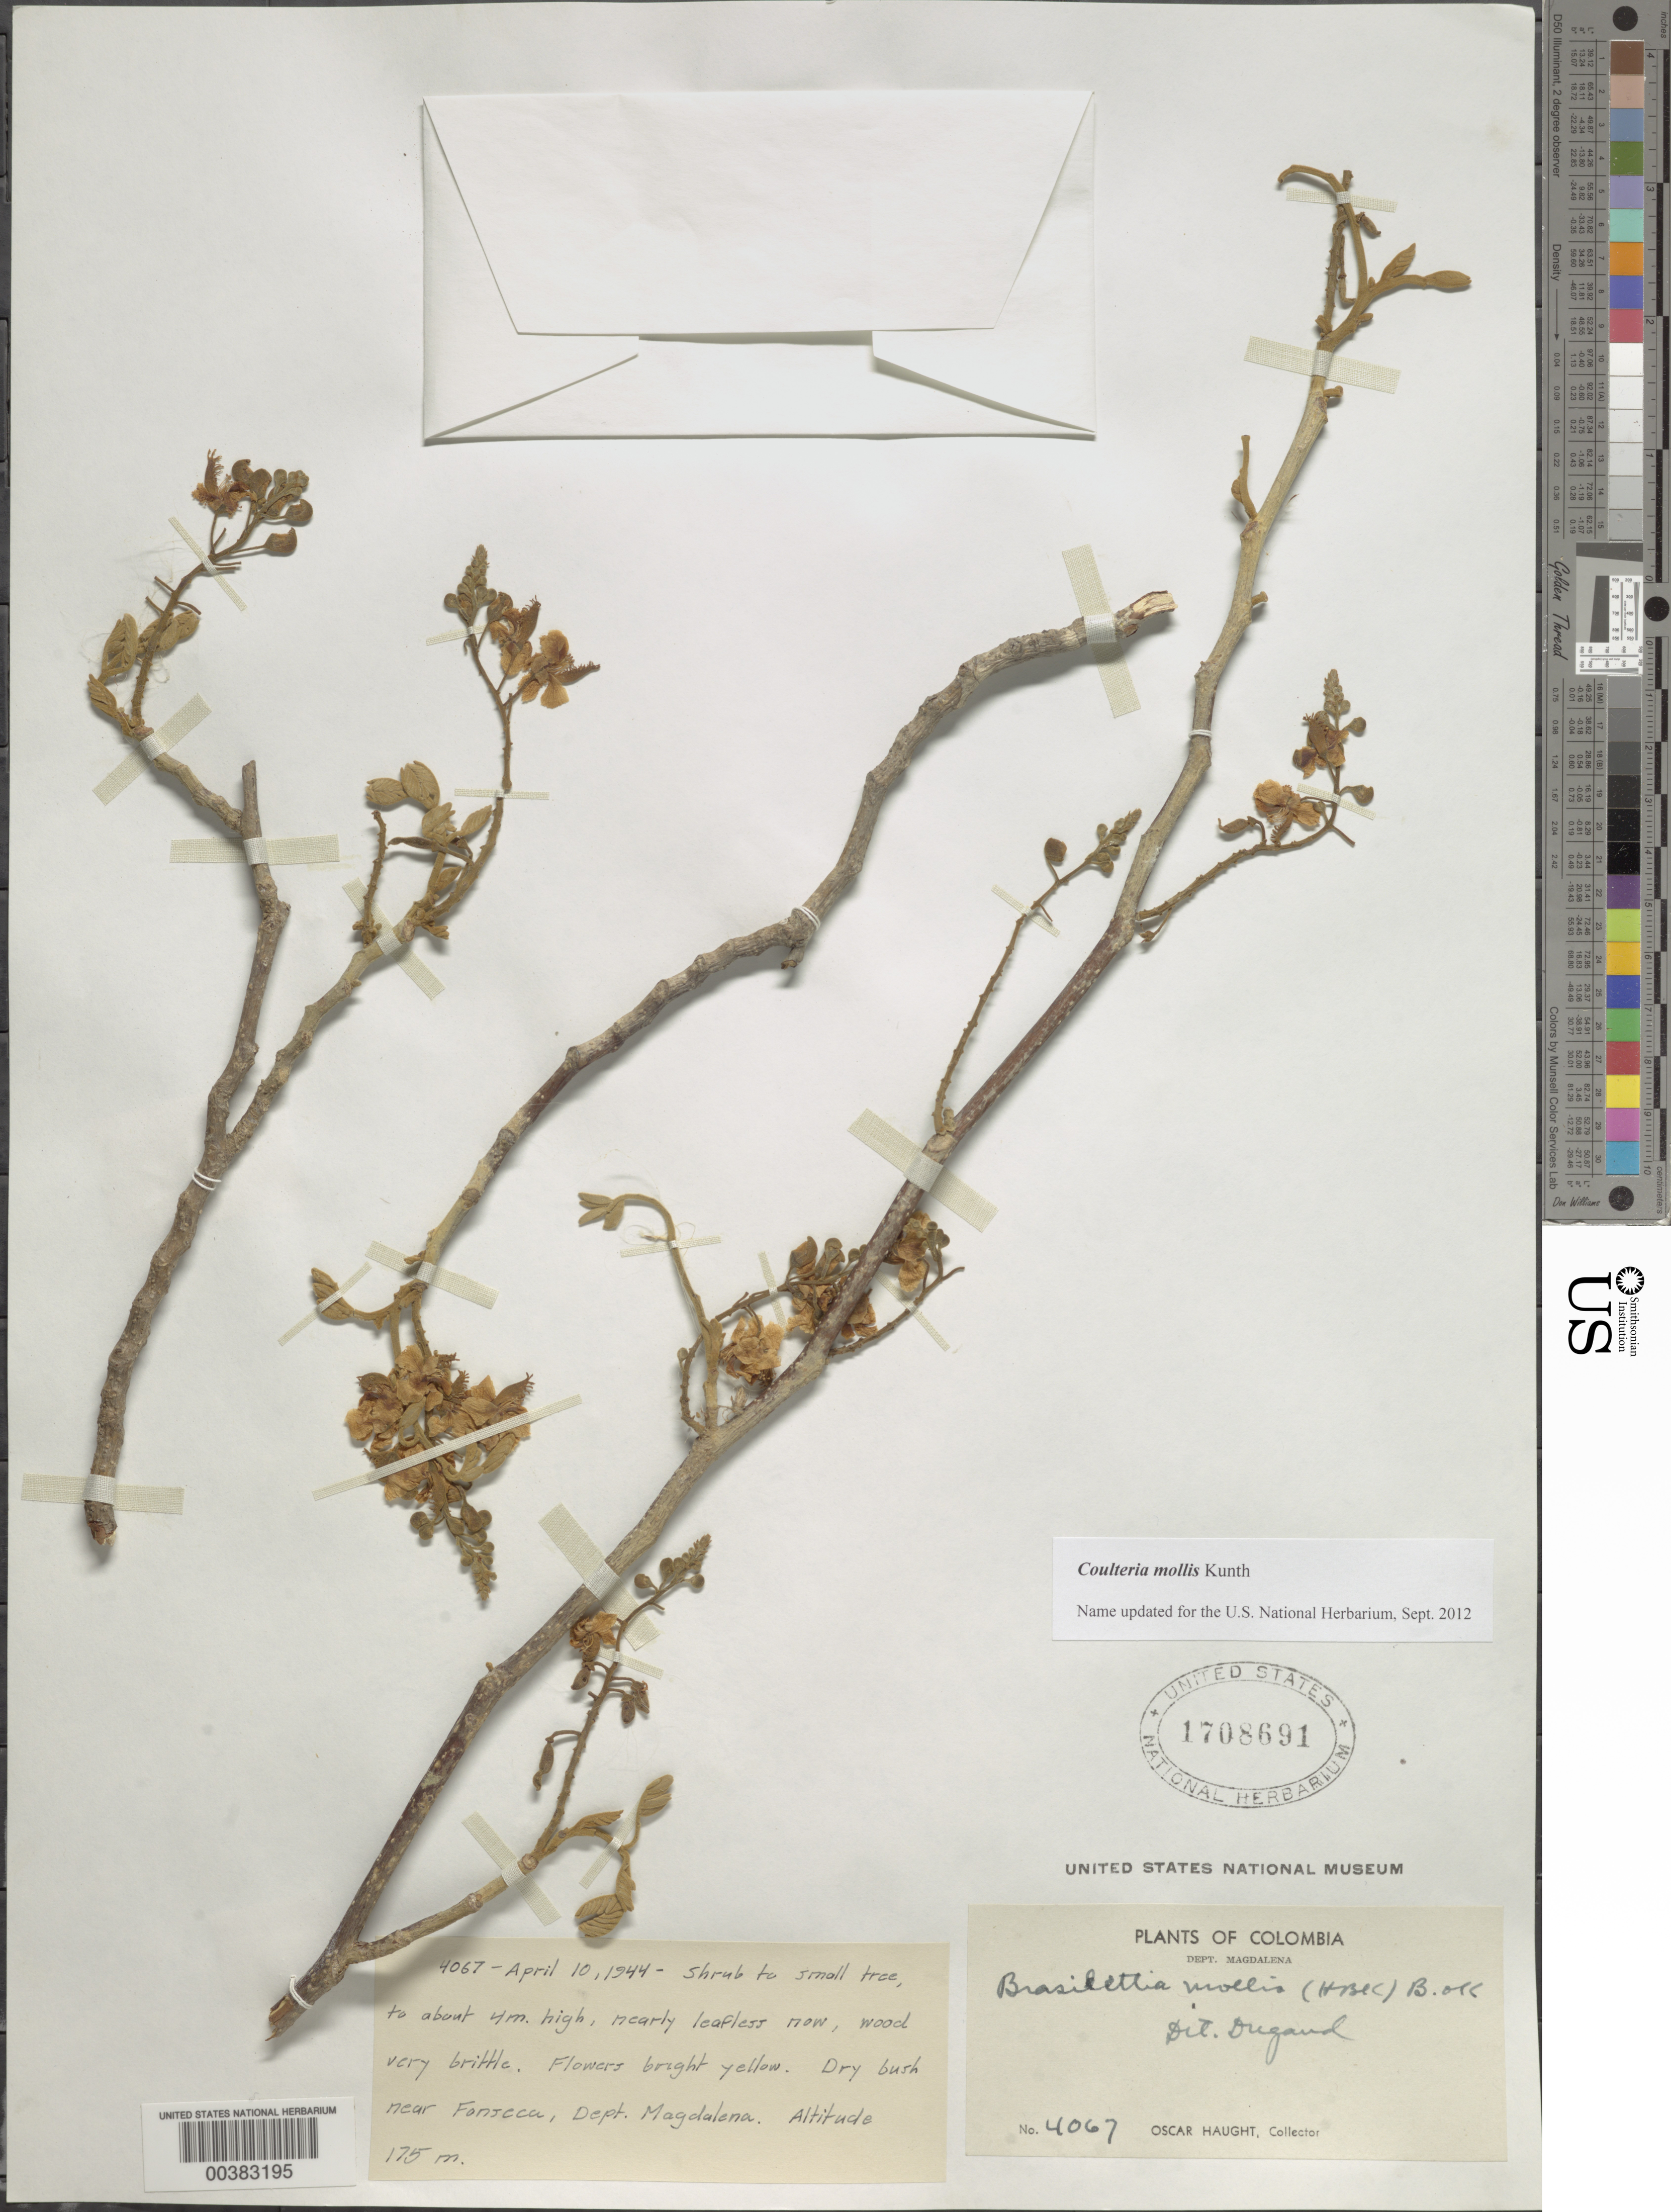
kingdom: Plantae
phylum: Tracheophyta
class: Magnoliopsida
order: Fabales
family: Fabaceae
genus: Coulteria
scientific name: Coulteria mollis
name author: Kunth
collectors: O. L. Haught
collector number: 4067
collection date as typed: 10 Apr 1944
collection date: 1944-04-10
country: Colombia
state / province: Magdalena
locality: Near fonSeca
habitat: Dry bush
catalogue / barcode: US 1708691